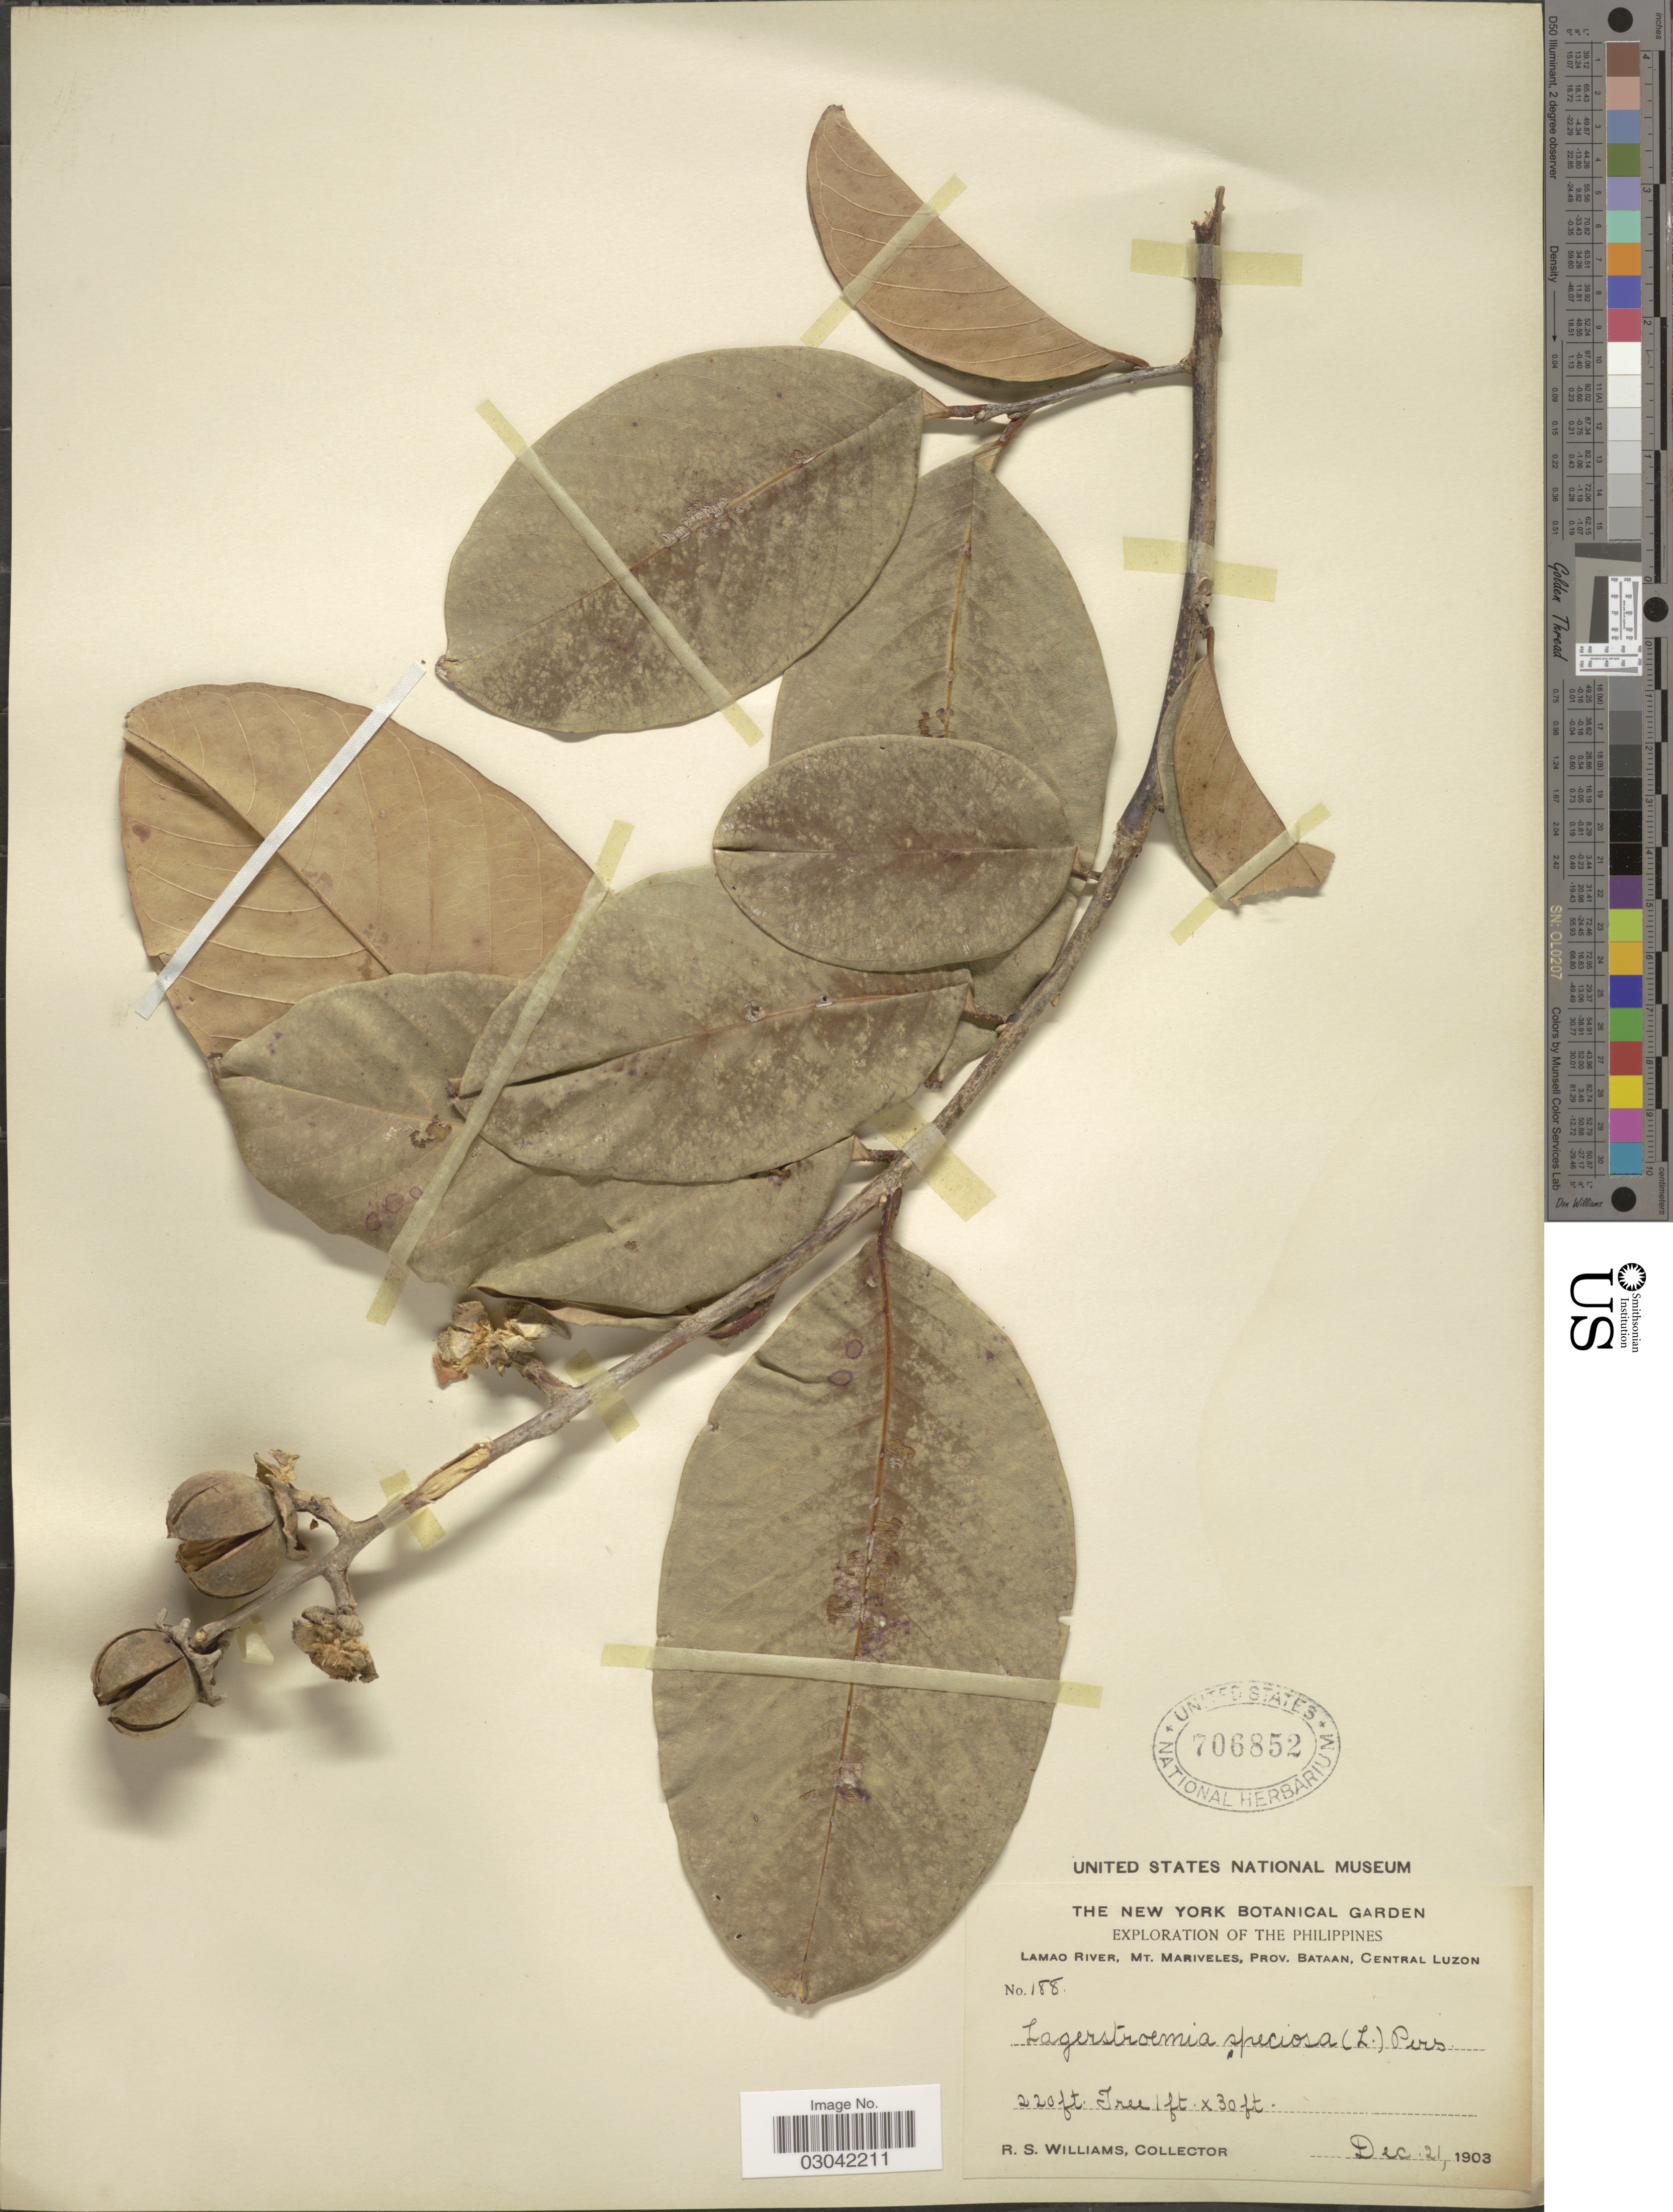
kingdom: Plantae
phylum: Tracheophyta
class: Magnoliopsida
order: Myrtales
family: Lythraceae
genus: Lagerstroemia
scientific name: Lagerstroemia speciosa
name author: (L.) Pers.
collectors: R. S. Williams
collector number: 188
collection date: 1903-12-21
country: Philippines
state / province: Central Luzon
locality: Lamao River, Mt. Mariveles, Prov. Bataan, Central Luzon.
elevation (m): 67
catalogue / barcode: US 706852